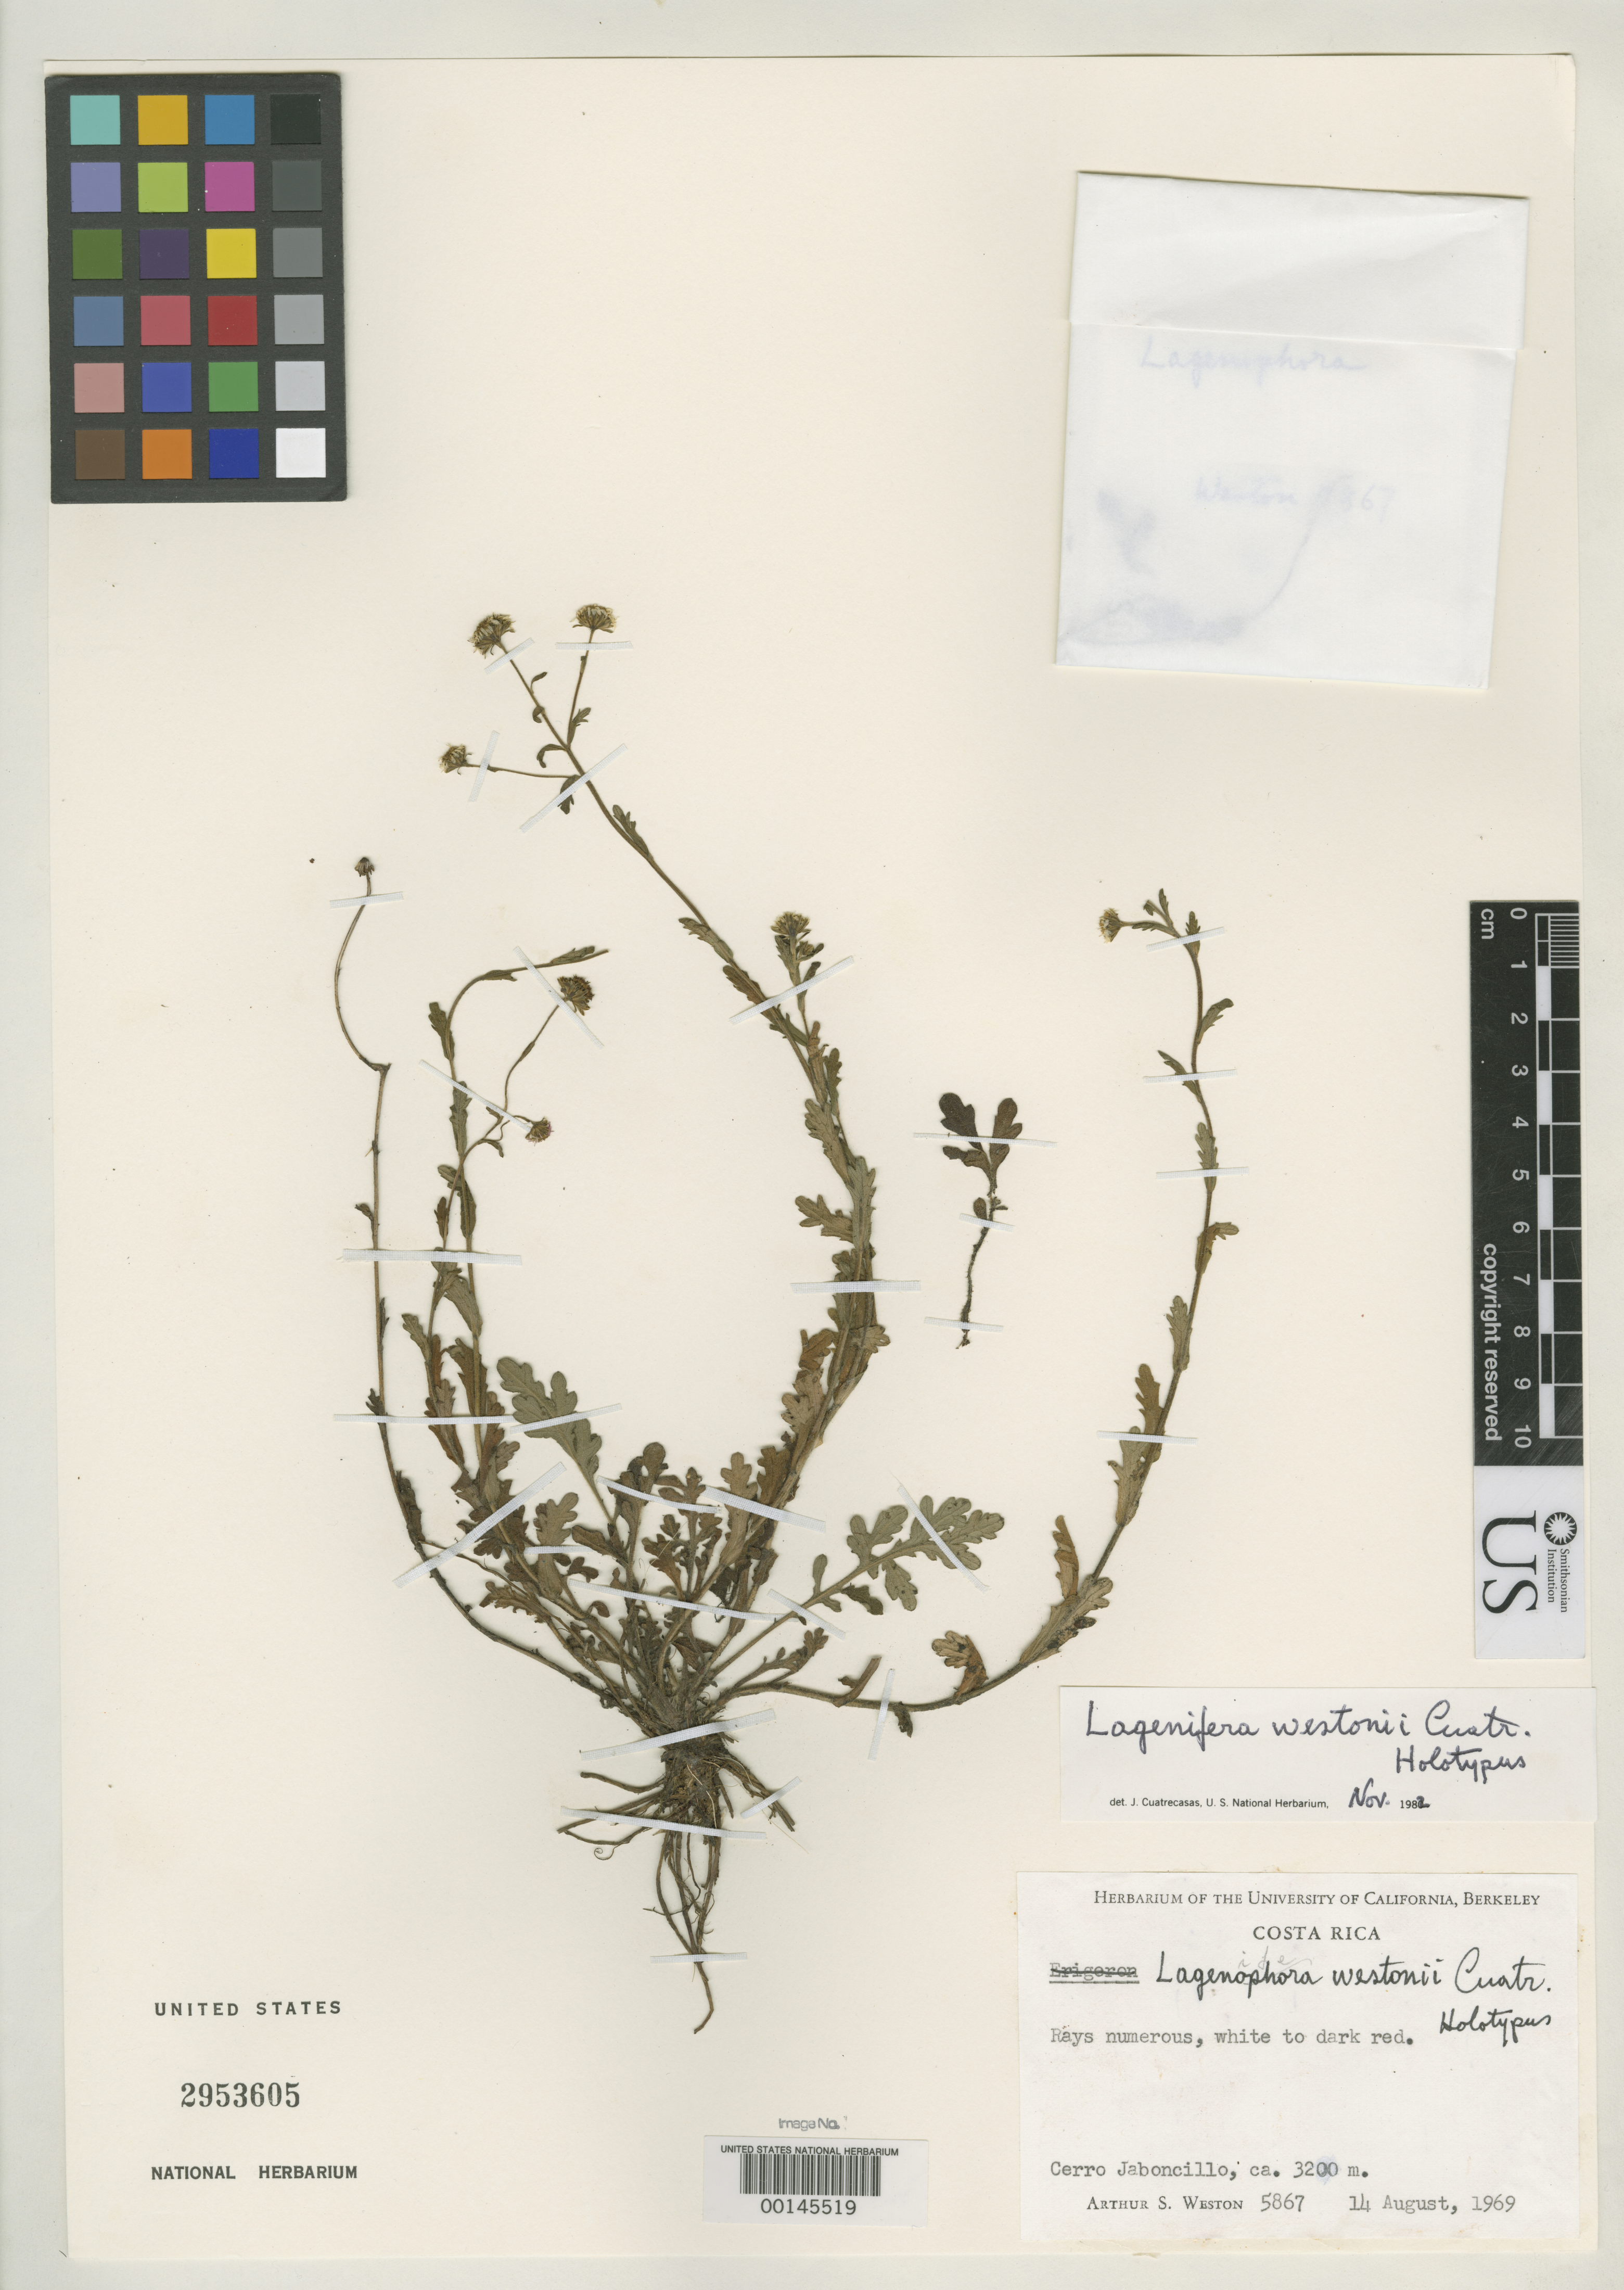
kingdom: Plantae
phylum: Tracheophyta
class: Magnoliopsida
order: Asterales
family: Asteraceae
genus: Lagenophora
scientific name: Lagenophora westonii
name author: Cuatrec.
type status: Holotype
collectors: A. Weston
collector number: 5867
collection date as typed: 14 Aug 1969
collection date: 1969-08-14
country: Costa Rica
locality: Cerro Jaboncillo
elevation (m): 3200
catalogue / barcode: US 2953605